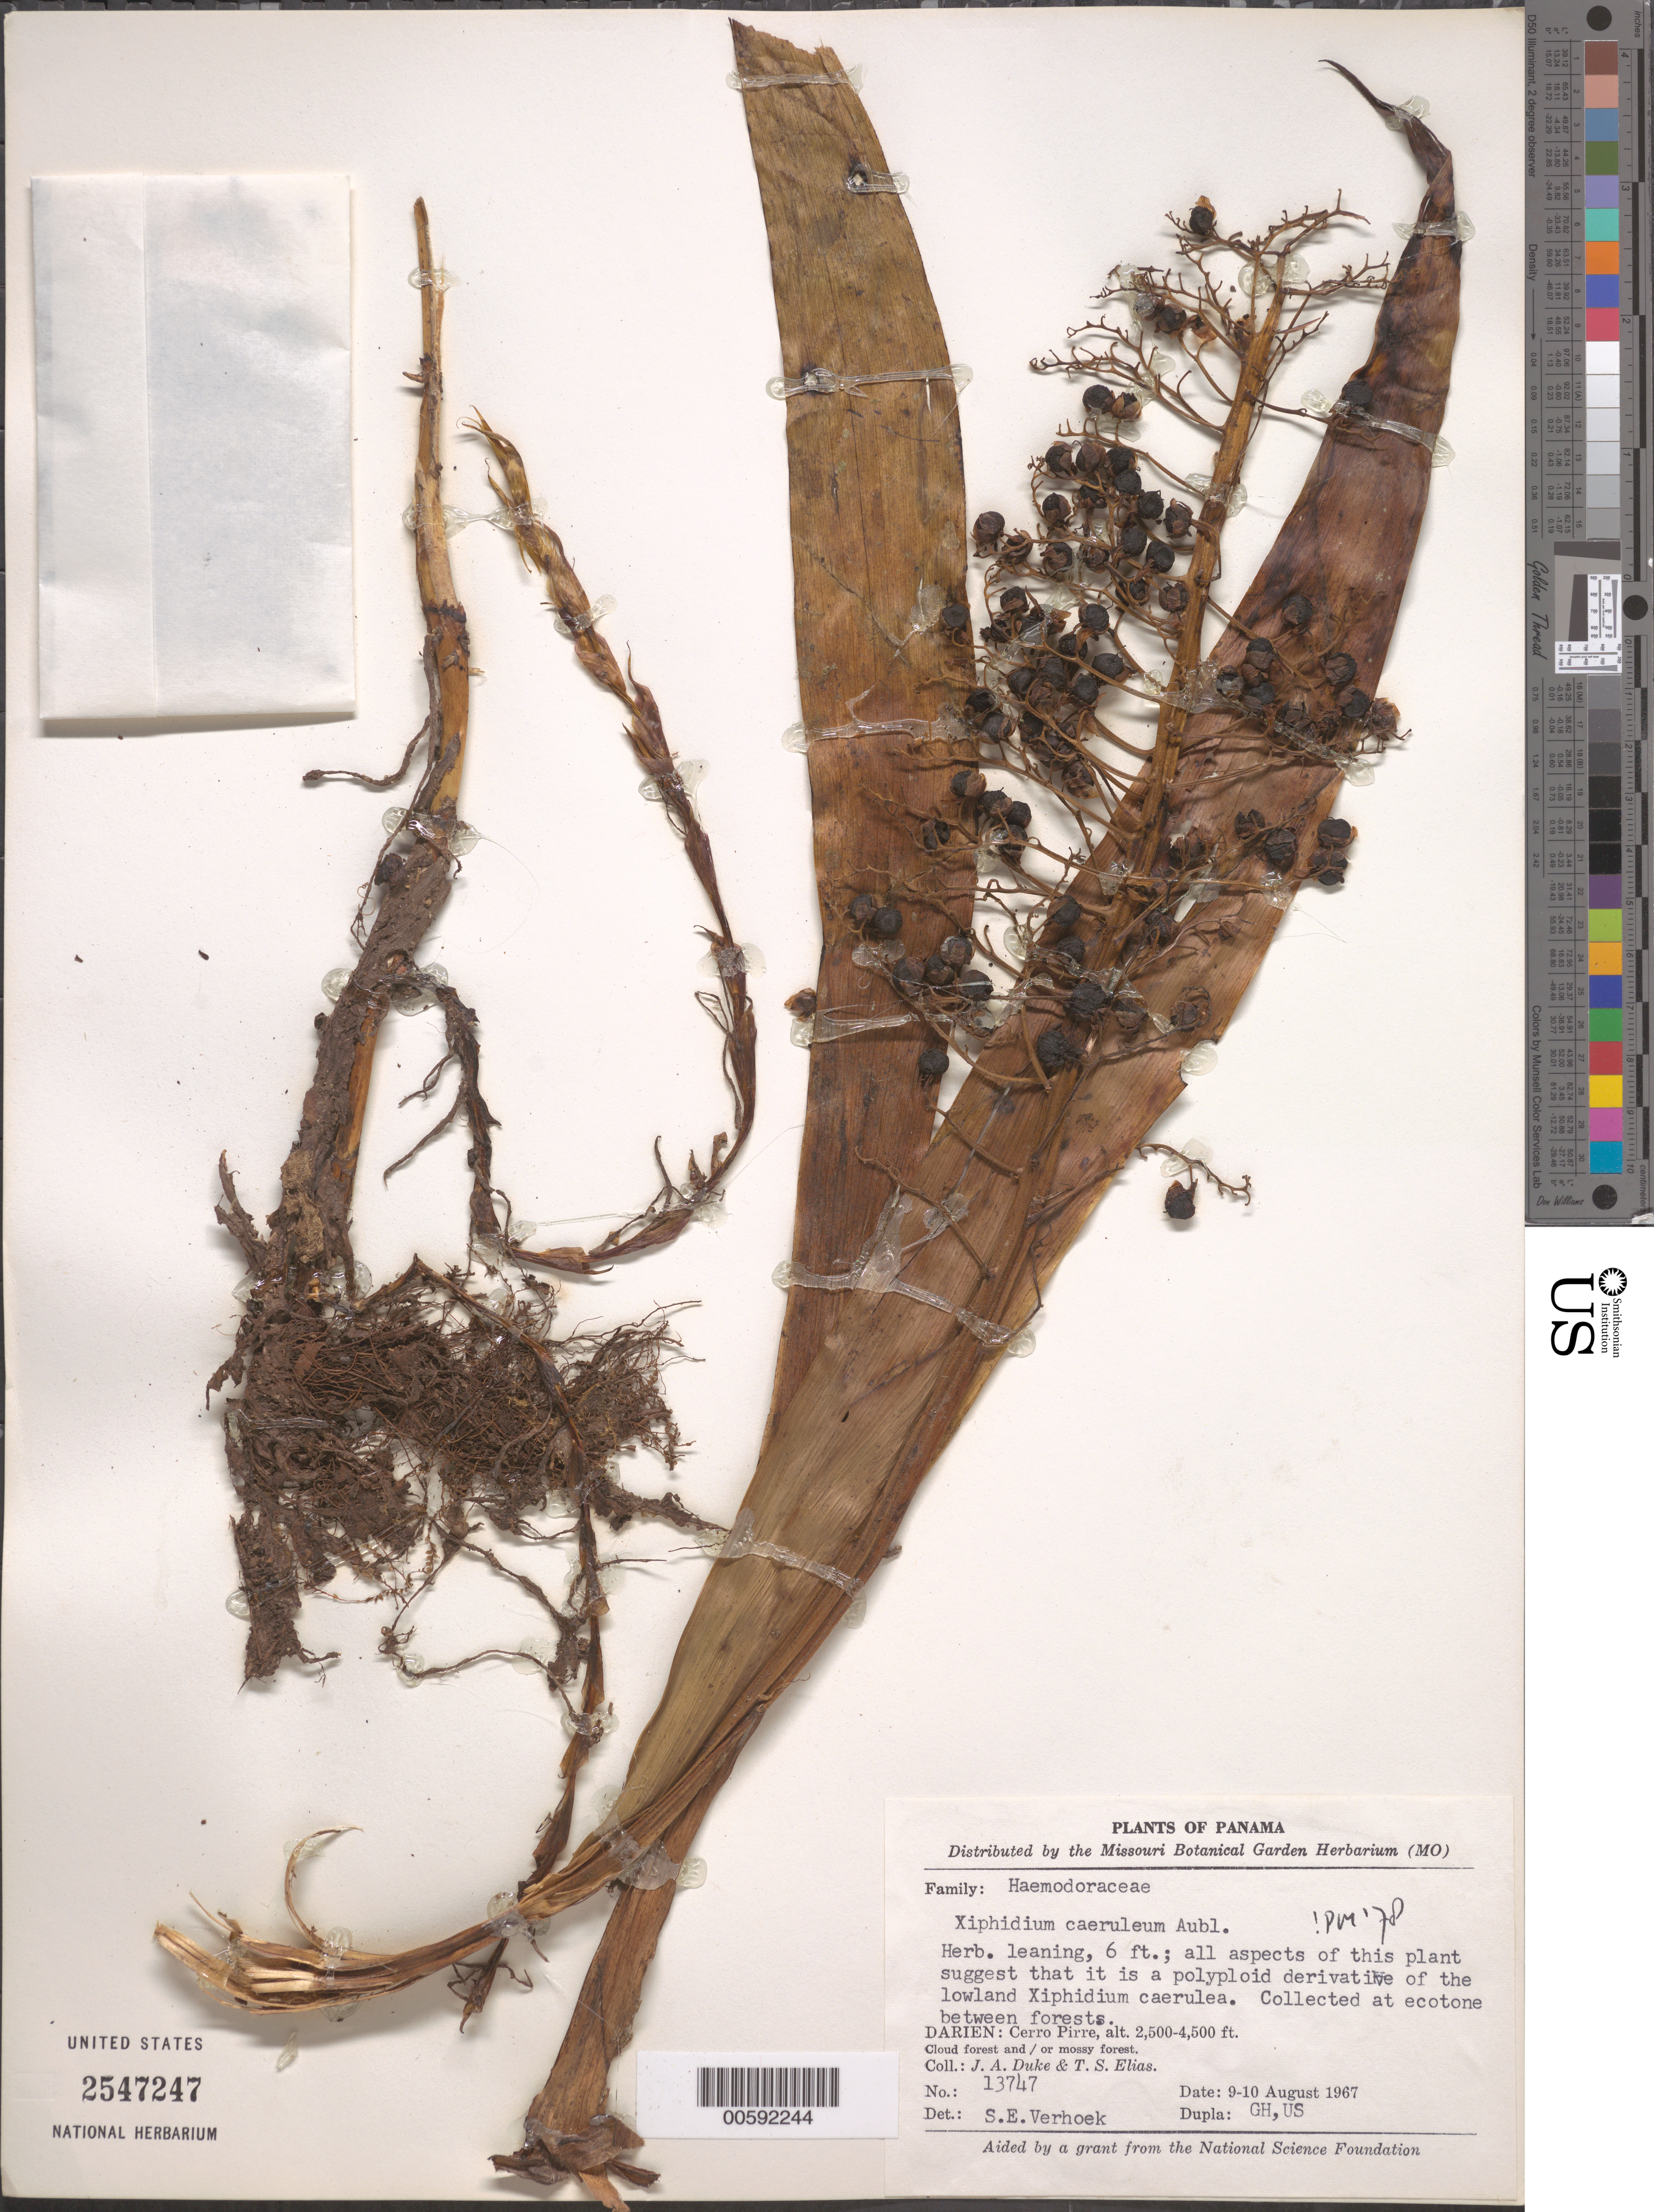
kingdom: Plantae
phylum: Tracheophyta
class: Liliopsida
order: Commelinales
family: Haemodoraceae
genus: Xiphidium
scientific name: Xiphidium caeruleum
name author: Aubl.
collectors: J. A. Duke & T. S. Elias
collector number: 13747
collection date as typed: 09 Aug 1967 to 10 Aug 1967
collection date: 1967-08-09/1967-08-10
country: Panama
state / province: Darién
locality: Cerro Pirre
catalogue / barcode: US 2547247